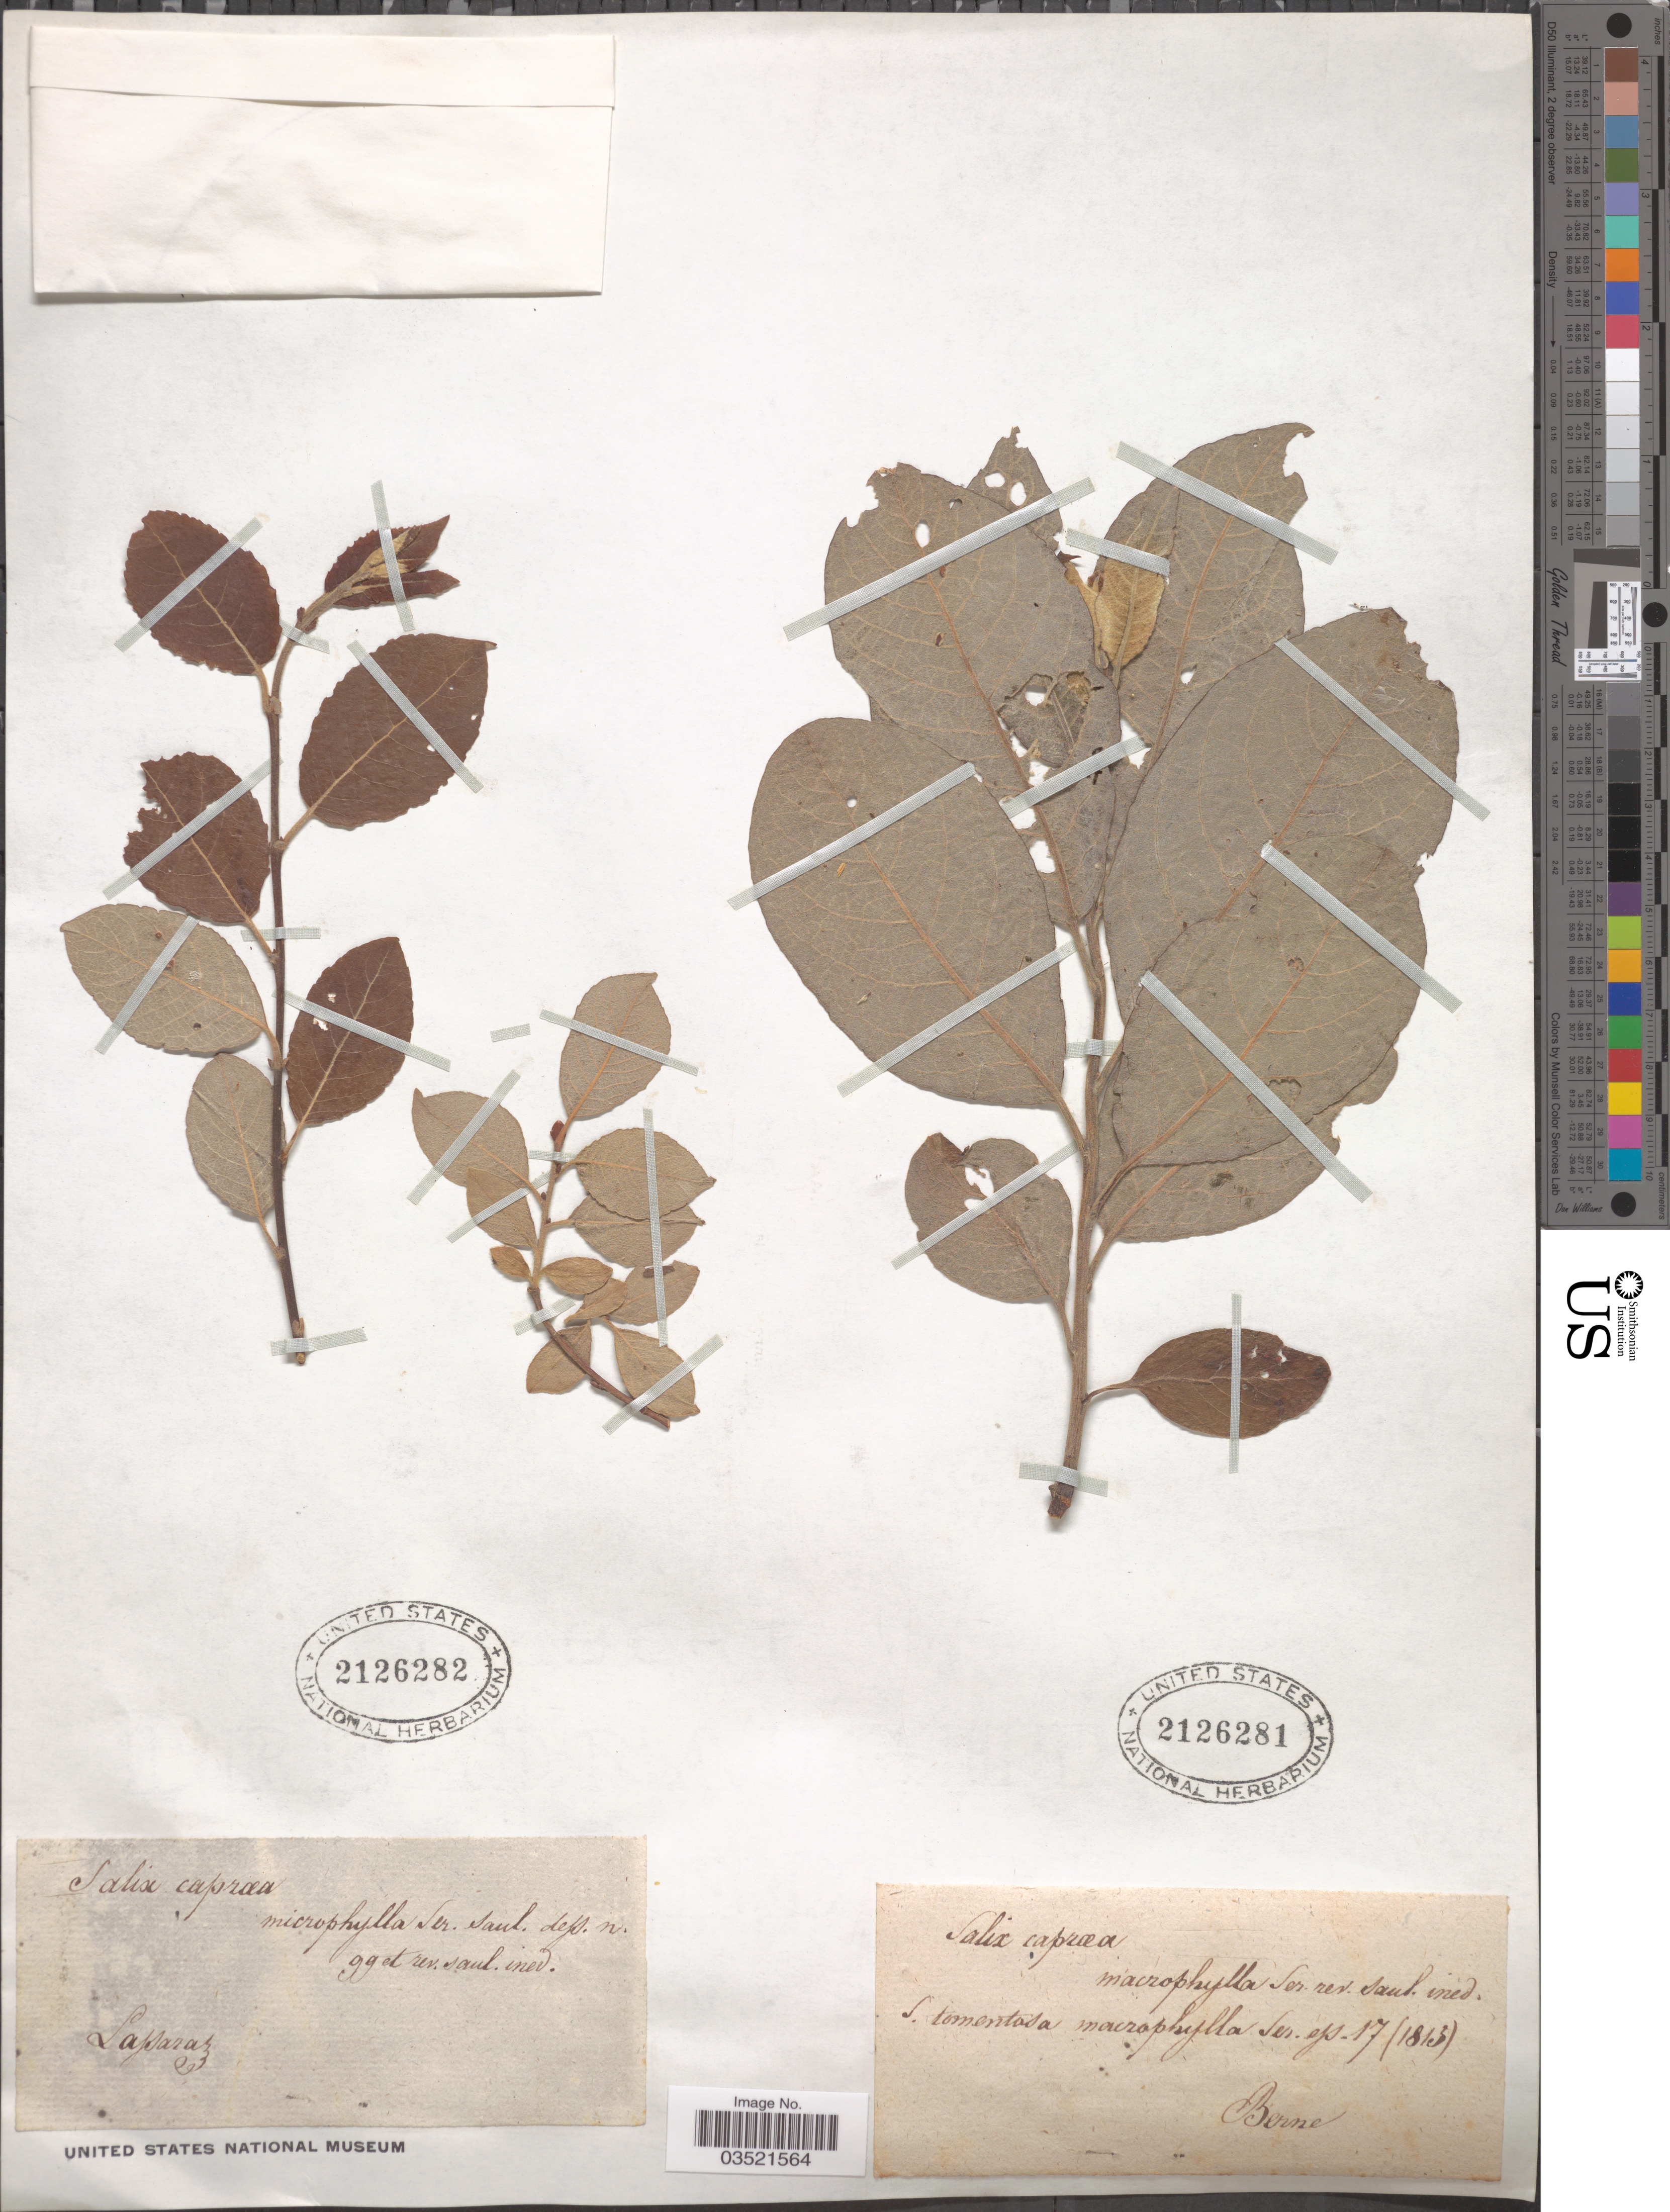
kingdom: Plantae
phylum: Tracheophyta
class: Magnoliopsida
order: Malpighiales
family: Salicaceae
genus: Salix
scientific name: Salix caprea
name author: L.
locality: Laparaz [interpreted].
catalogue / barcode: US 2126282